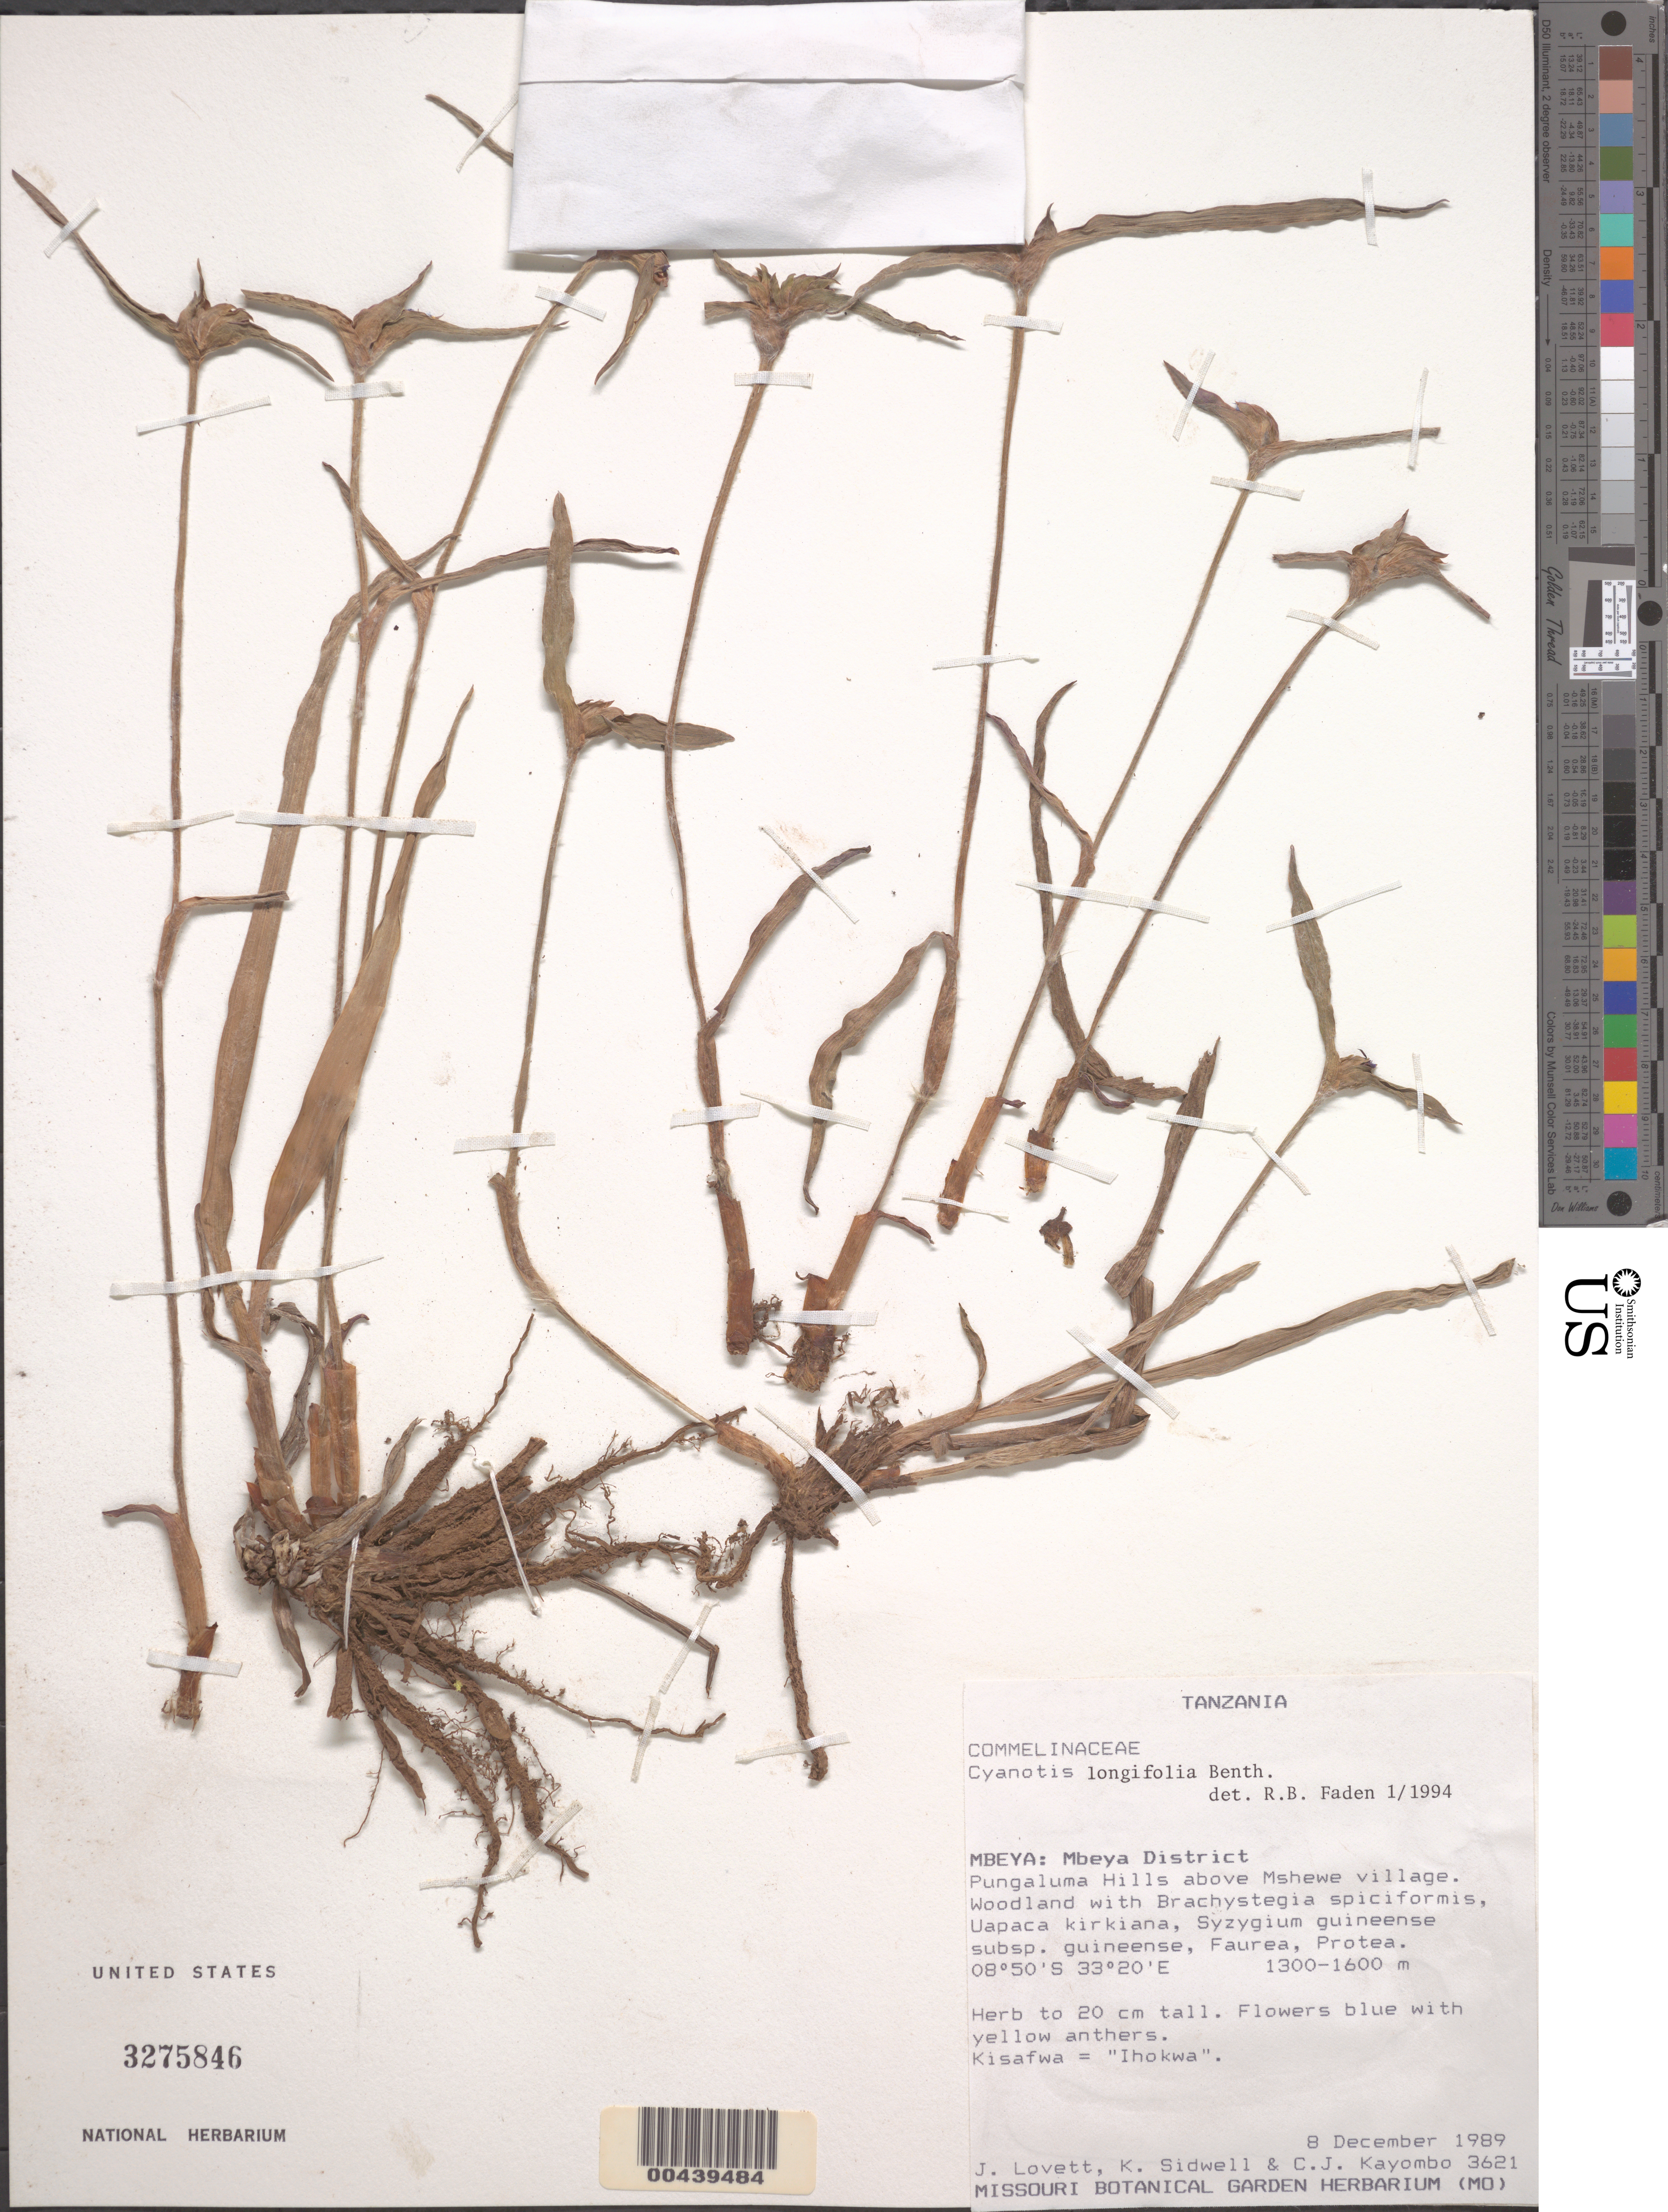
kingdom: Plantae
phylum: Tracheophyta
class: Liliopsida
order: Commelinales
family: Commelinaceae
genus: Cyanotis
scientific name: Cyanotis longifolia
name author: Benth.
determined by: Faden, Robert B., (US), Smithsonian Institution - National Museum of Natural History (UNITED STATES)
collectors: J. Lovett, K. Sidwell & C. J. Kayombo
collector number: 3621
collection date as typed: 08 Dec 1989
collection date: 1989-12-08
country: Tanzania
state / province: Mbeya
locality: Below ipota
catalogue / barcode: US 3275846